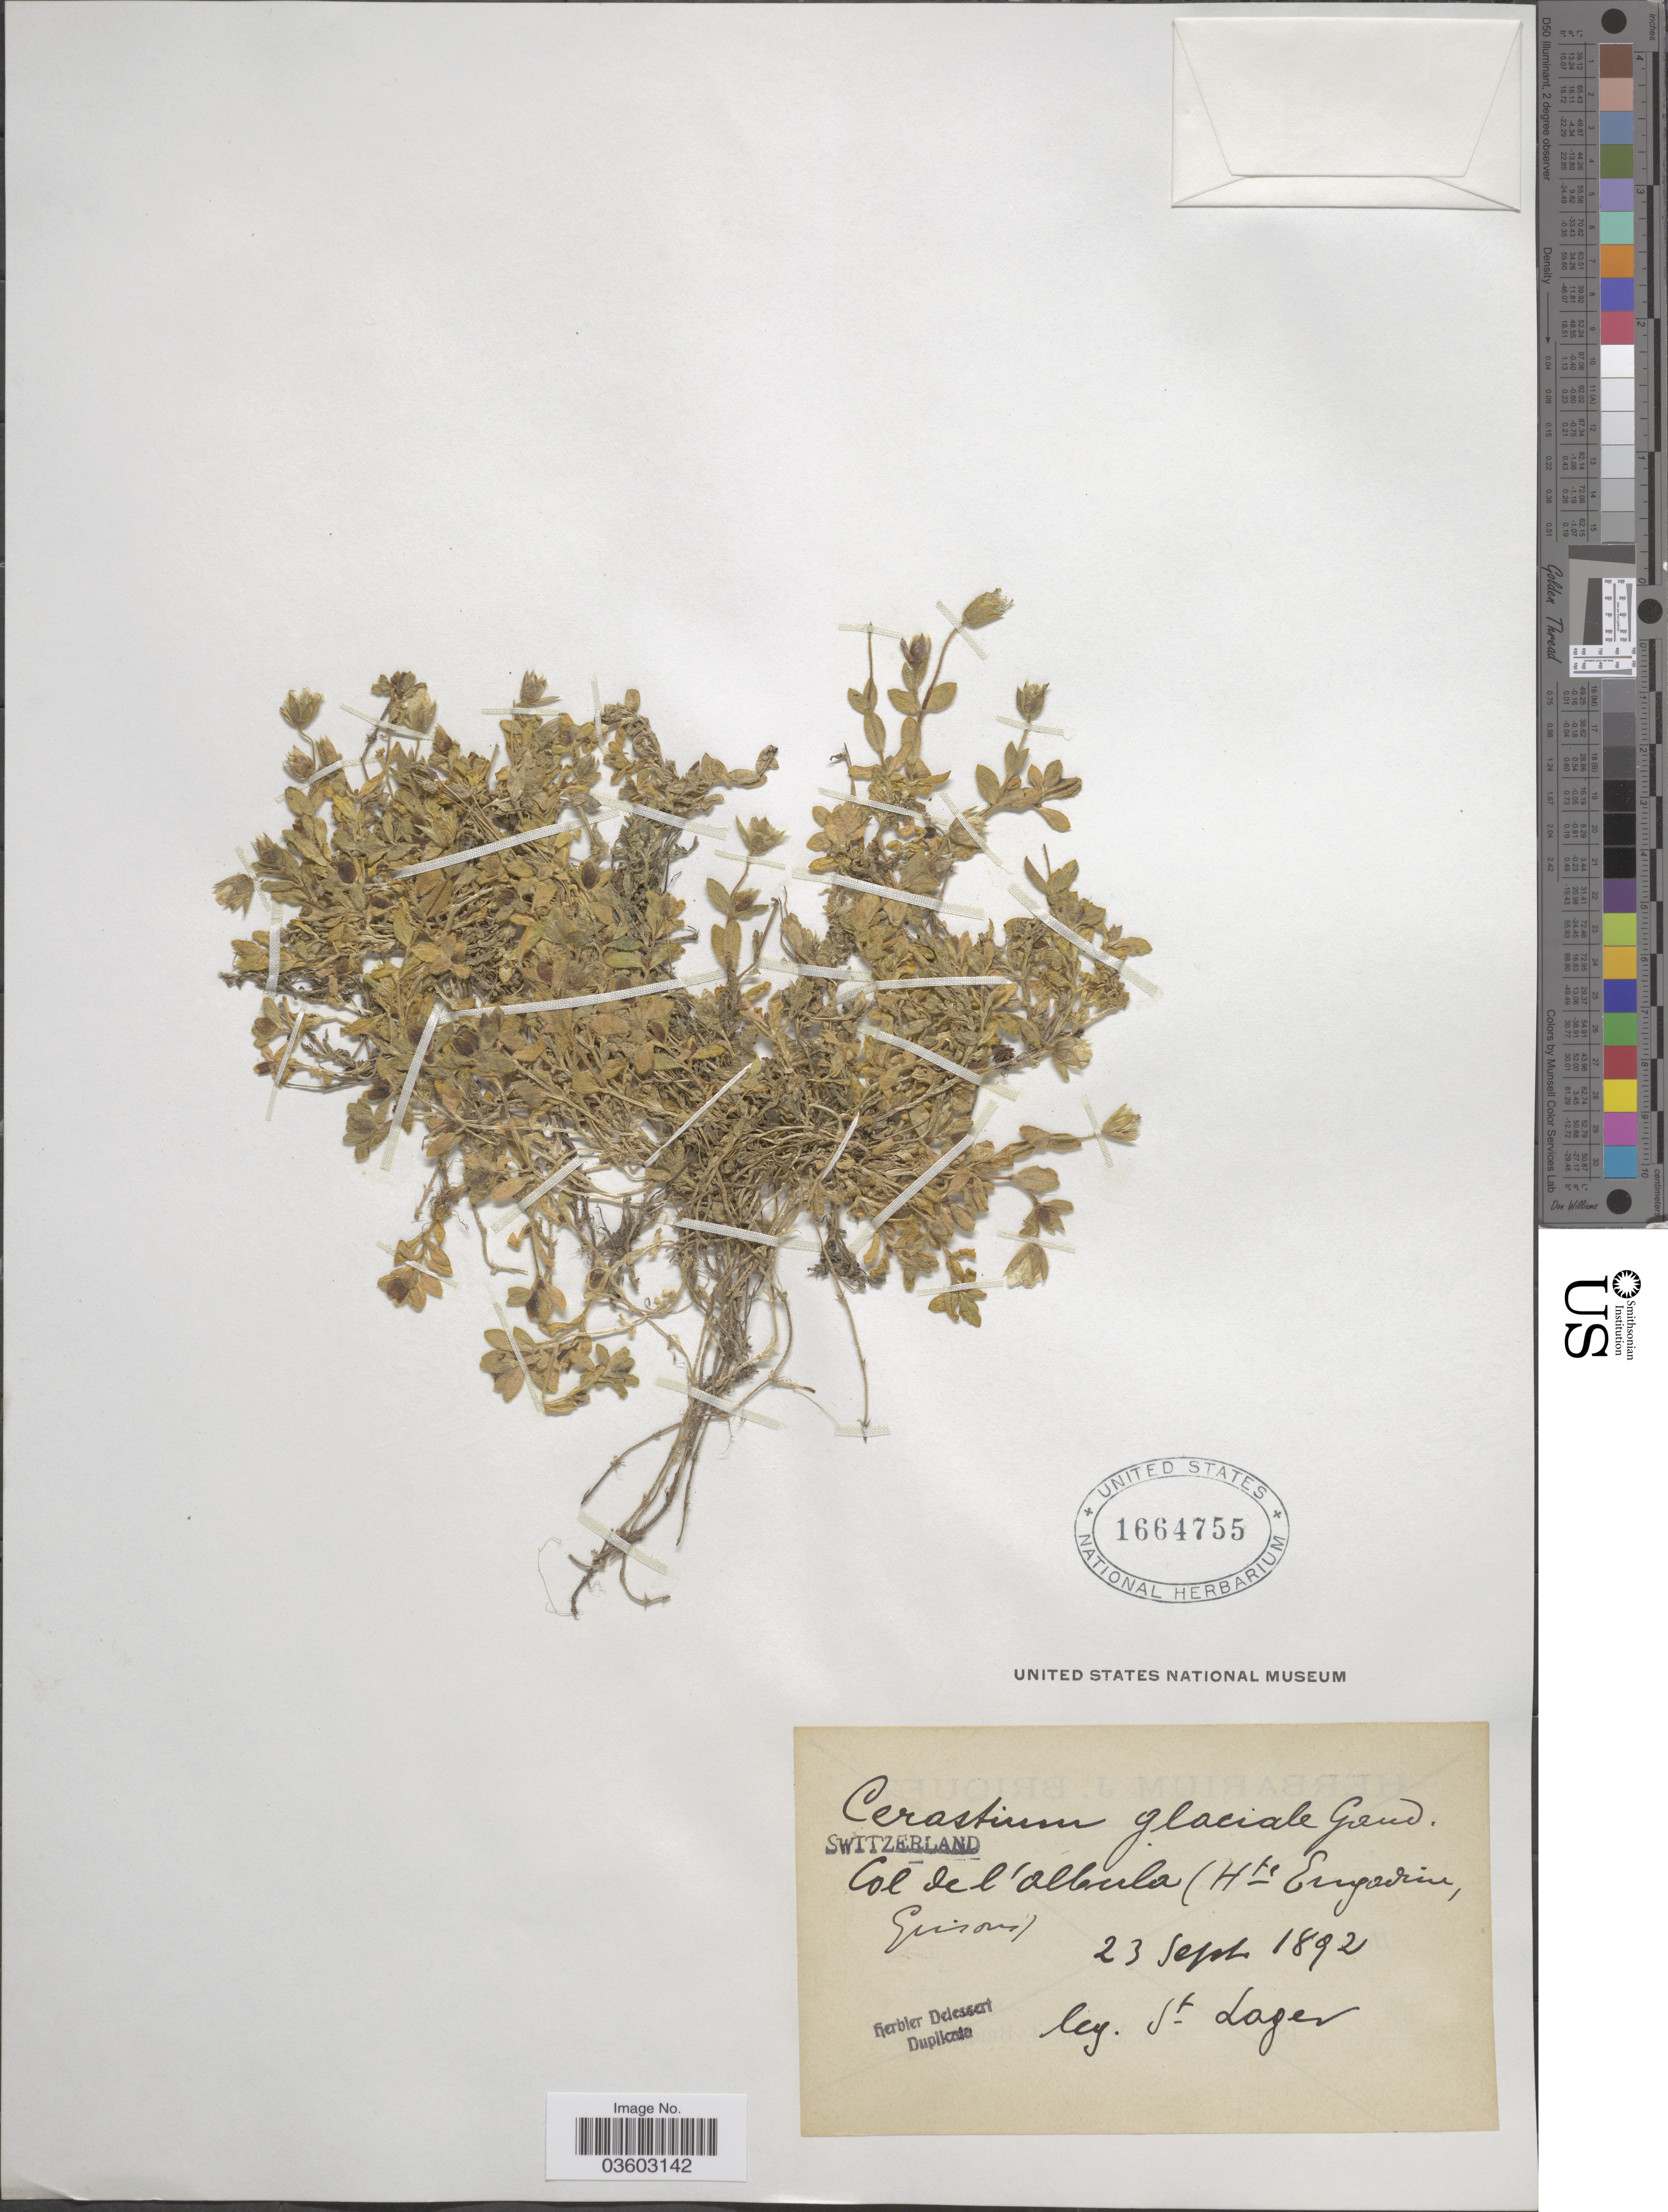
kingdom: Plantae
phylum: Tracheophyta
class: Magnoliopsida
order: Caryophyllales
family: Caryophyllaceae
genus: Cerastium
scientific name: Cerastium glaciale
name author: Gaudin ex Ser.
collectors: -. St. Lager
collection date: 1892-09-23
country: Switzerland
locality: Col de l'Albula (Hte Engadine, Grisons).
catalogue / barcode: US 1664755